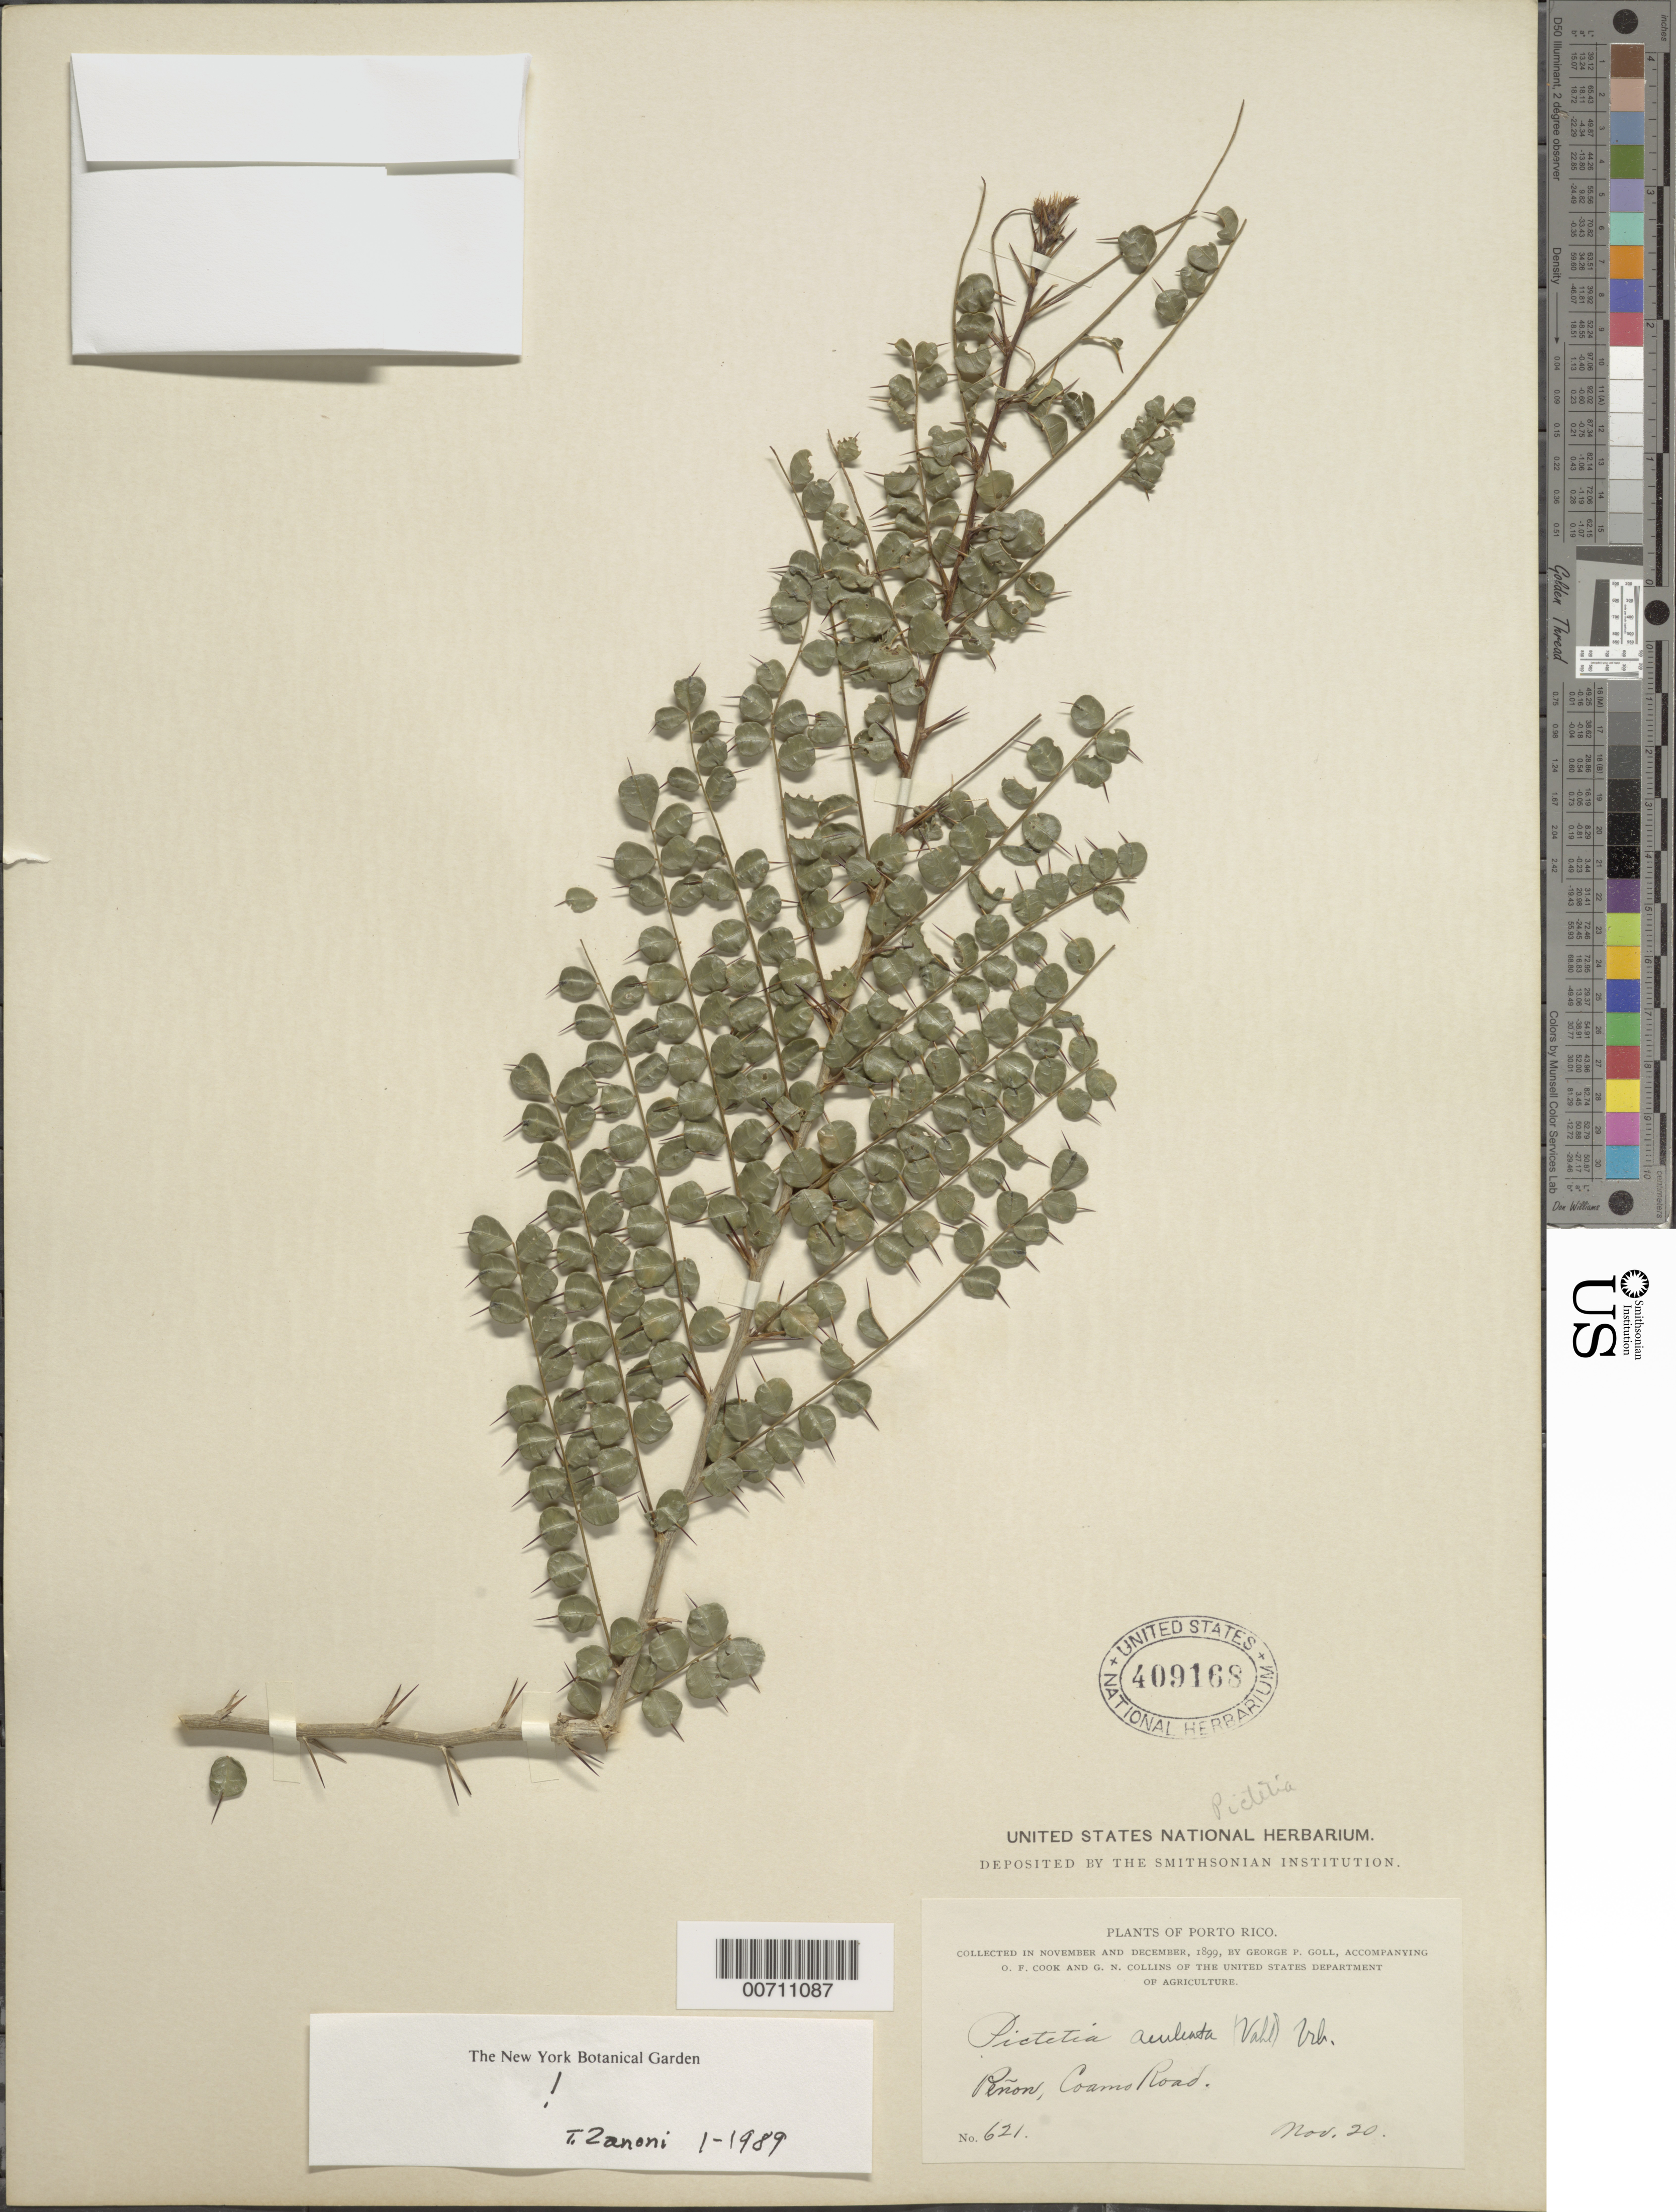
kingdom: Plantae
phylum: Tracheophyta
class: Magnoliopsida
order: Fabales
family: Fabaceae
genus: Pictetia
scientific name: Pictetia aculeata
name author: (Vahl) Urb.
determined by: Zanoni, T. A., (NY), New York Botanical Garden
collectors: G. Goll, O. F. Cook & G. Collins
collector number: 621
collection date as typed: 20 Nov 1899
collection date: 1899-11-20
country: Puerto Rico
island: Greater Antilles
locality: Penon, Coamo Rd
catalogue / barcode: US 409168